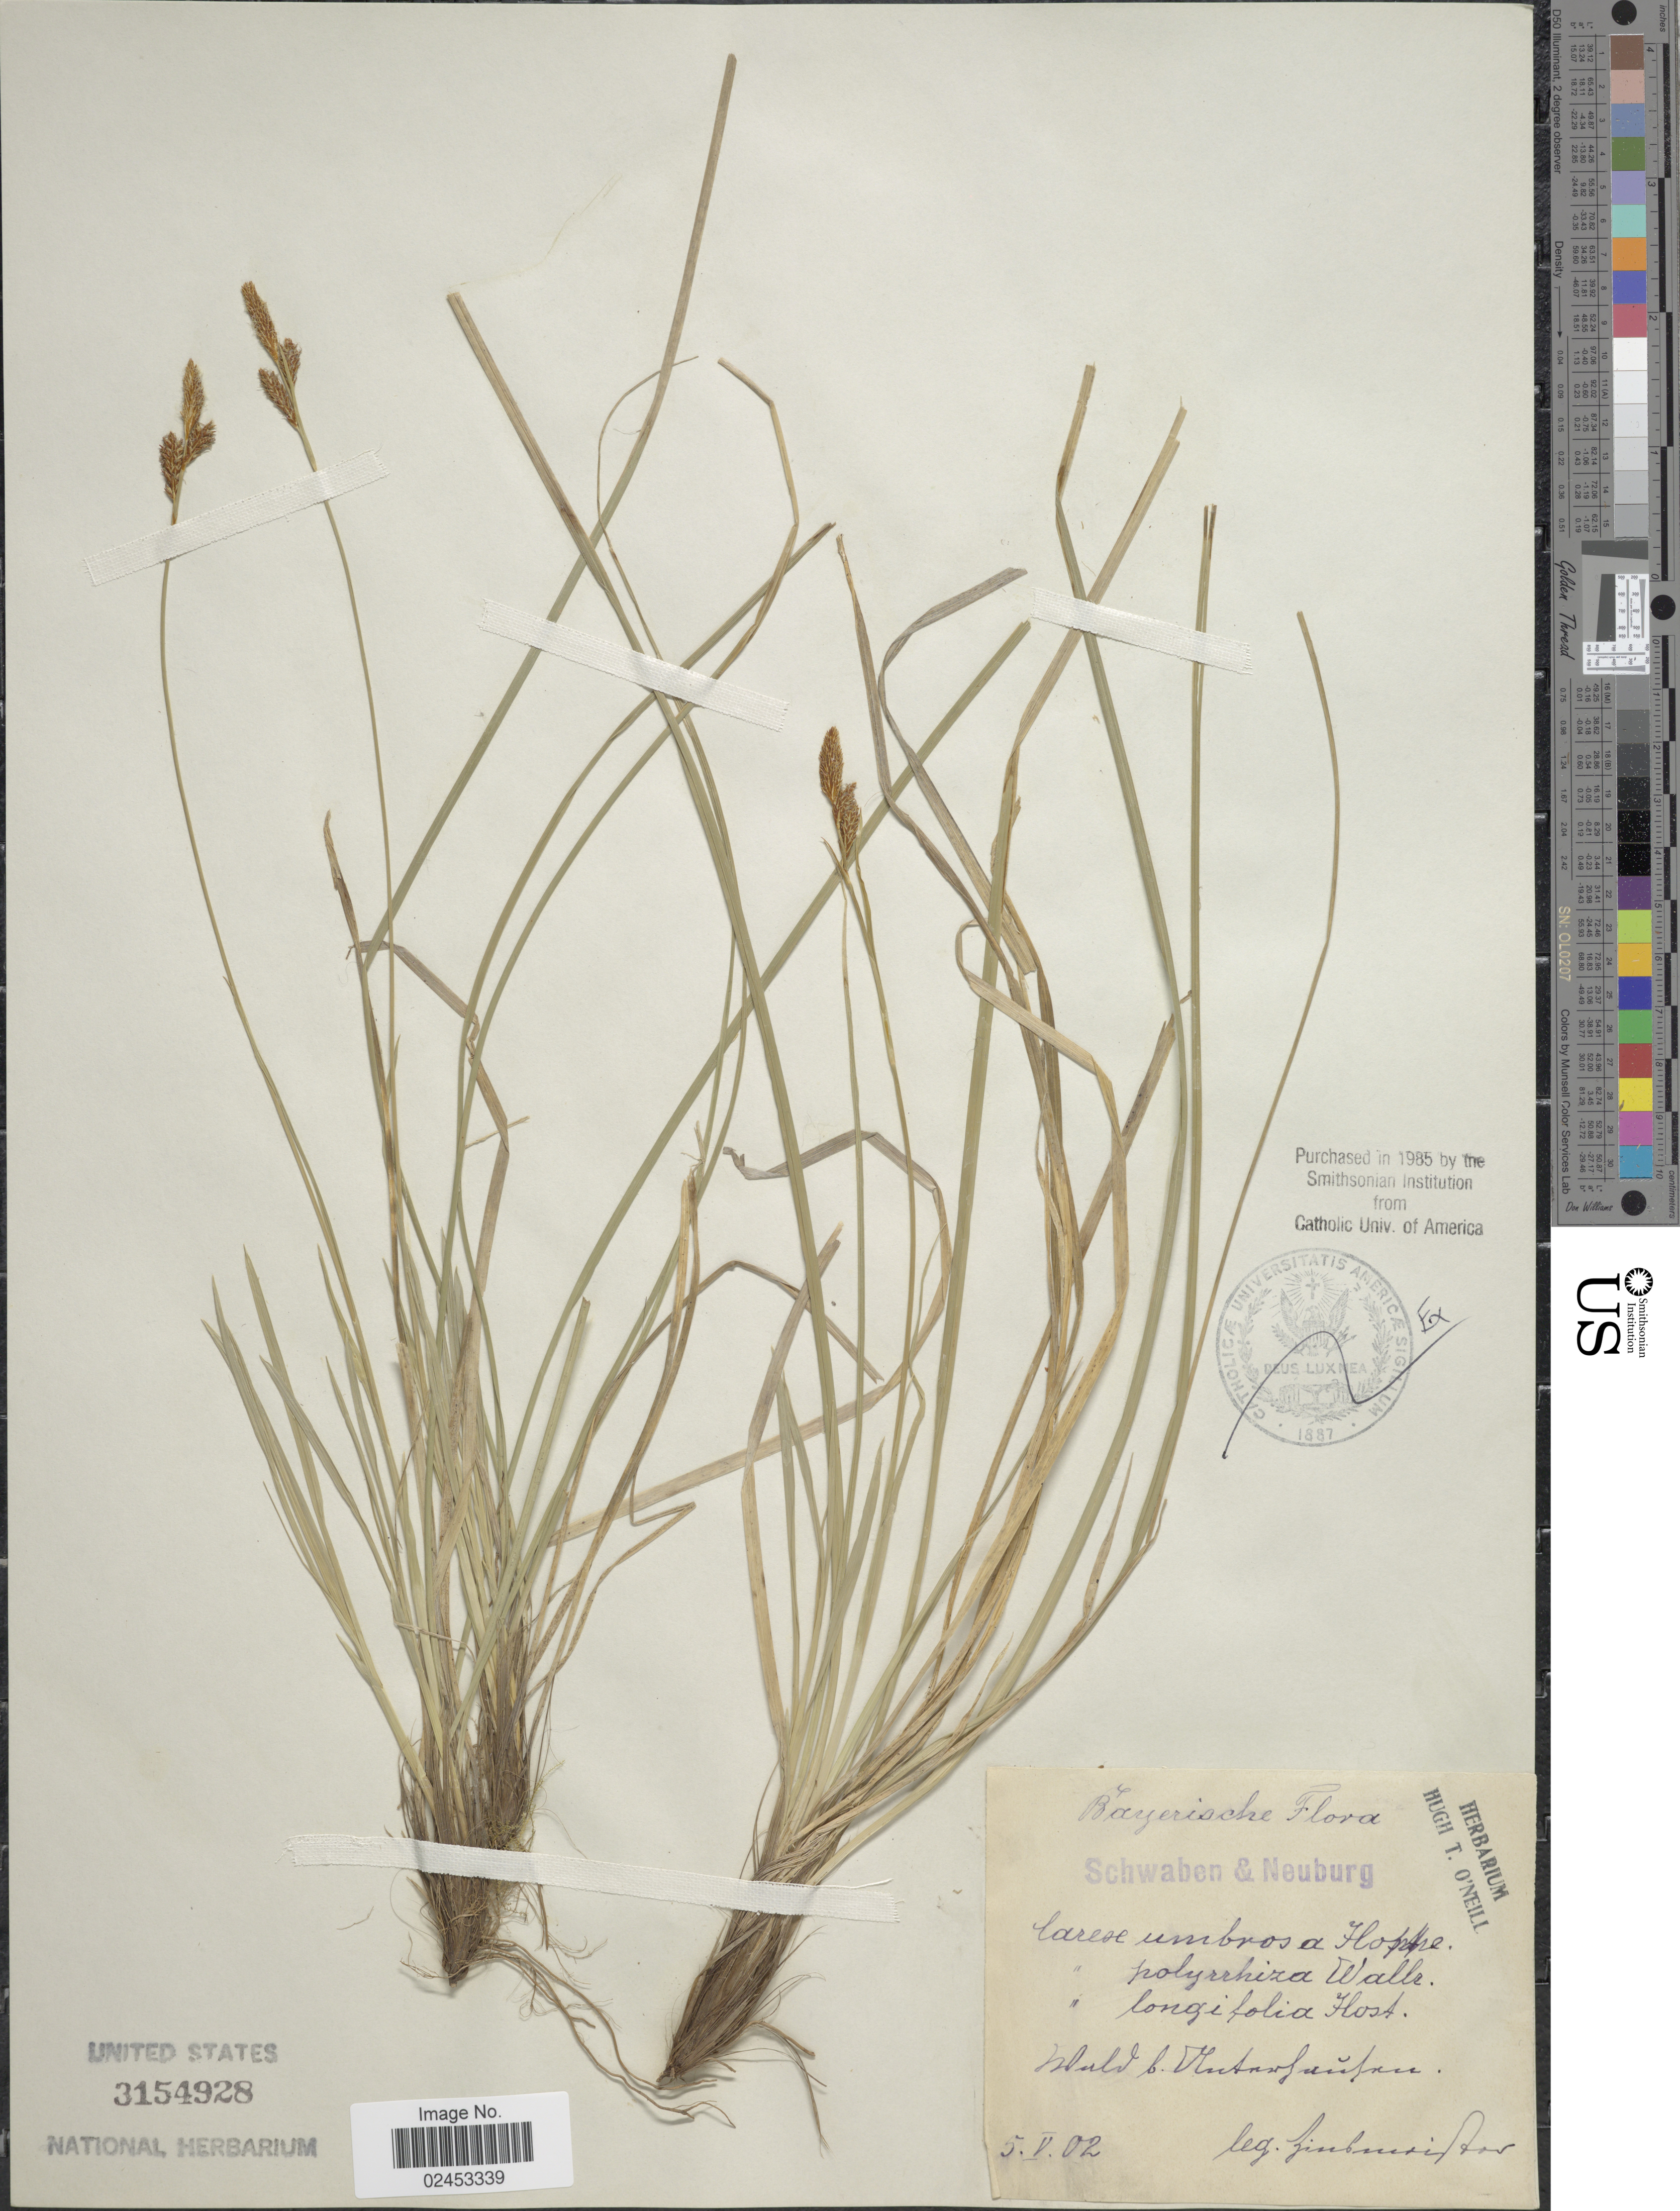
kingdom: Plantae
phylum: Tracheophyta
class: Liliopsida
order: Poales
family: Cyperaceae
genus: Carex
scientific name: Carex umbrosa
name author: Host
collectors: J. Zinsmeister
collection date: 1902-05-05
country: Germany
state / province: Bayern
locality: Bayerische, Wald b. Hutanfunfin [interpreted]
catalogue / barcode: US 3154928